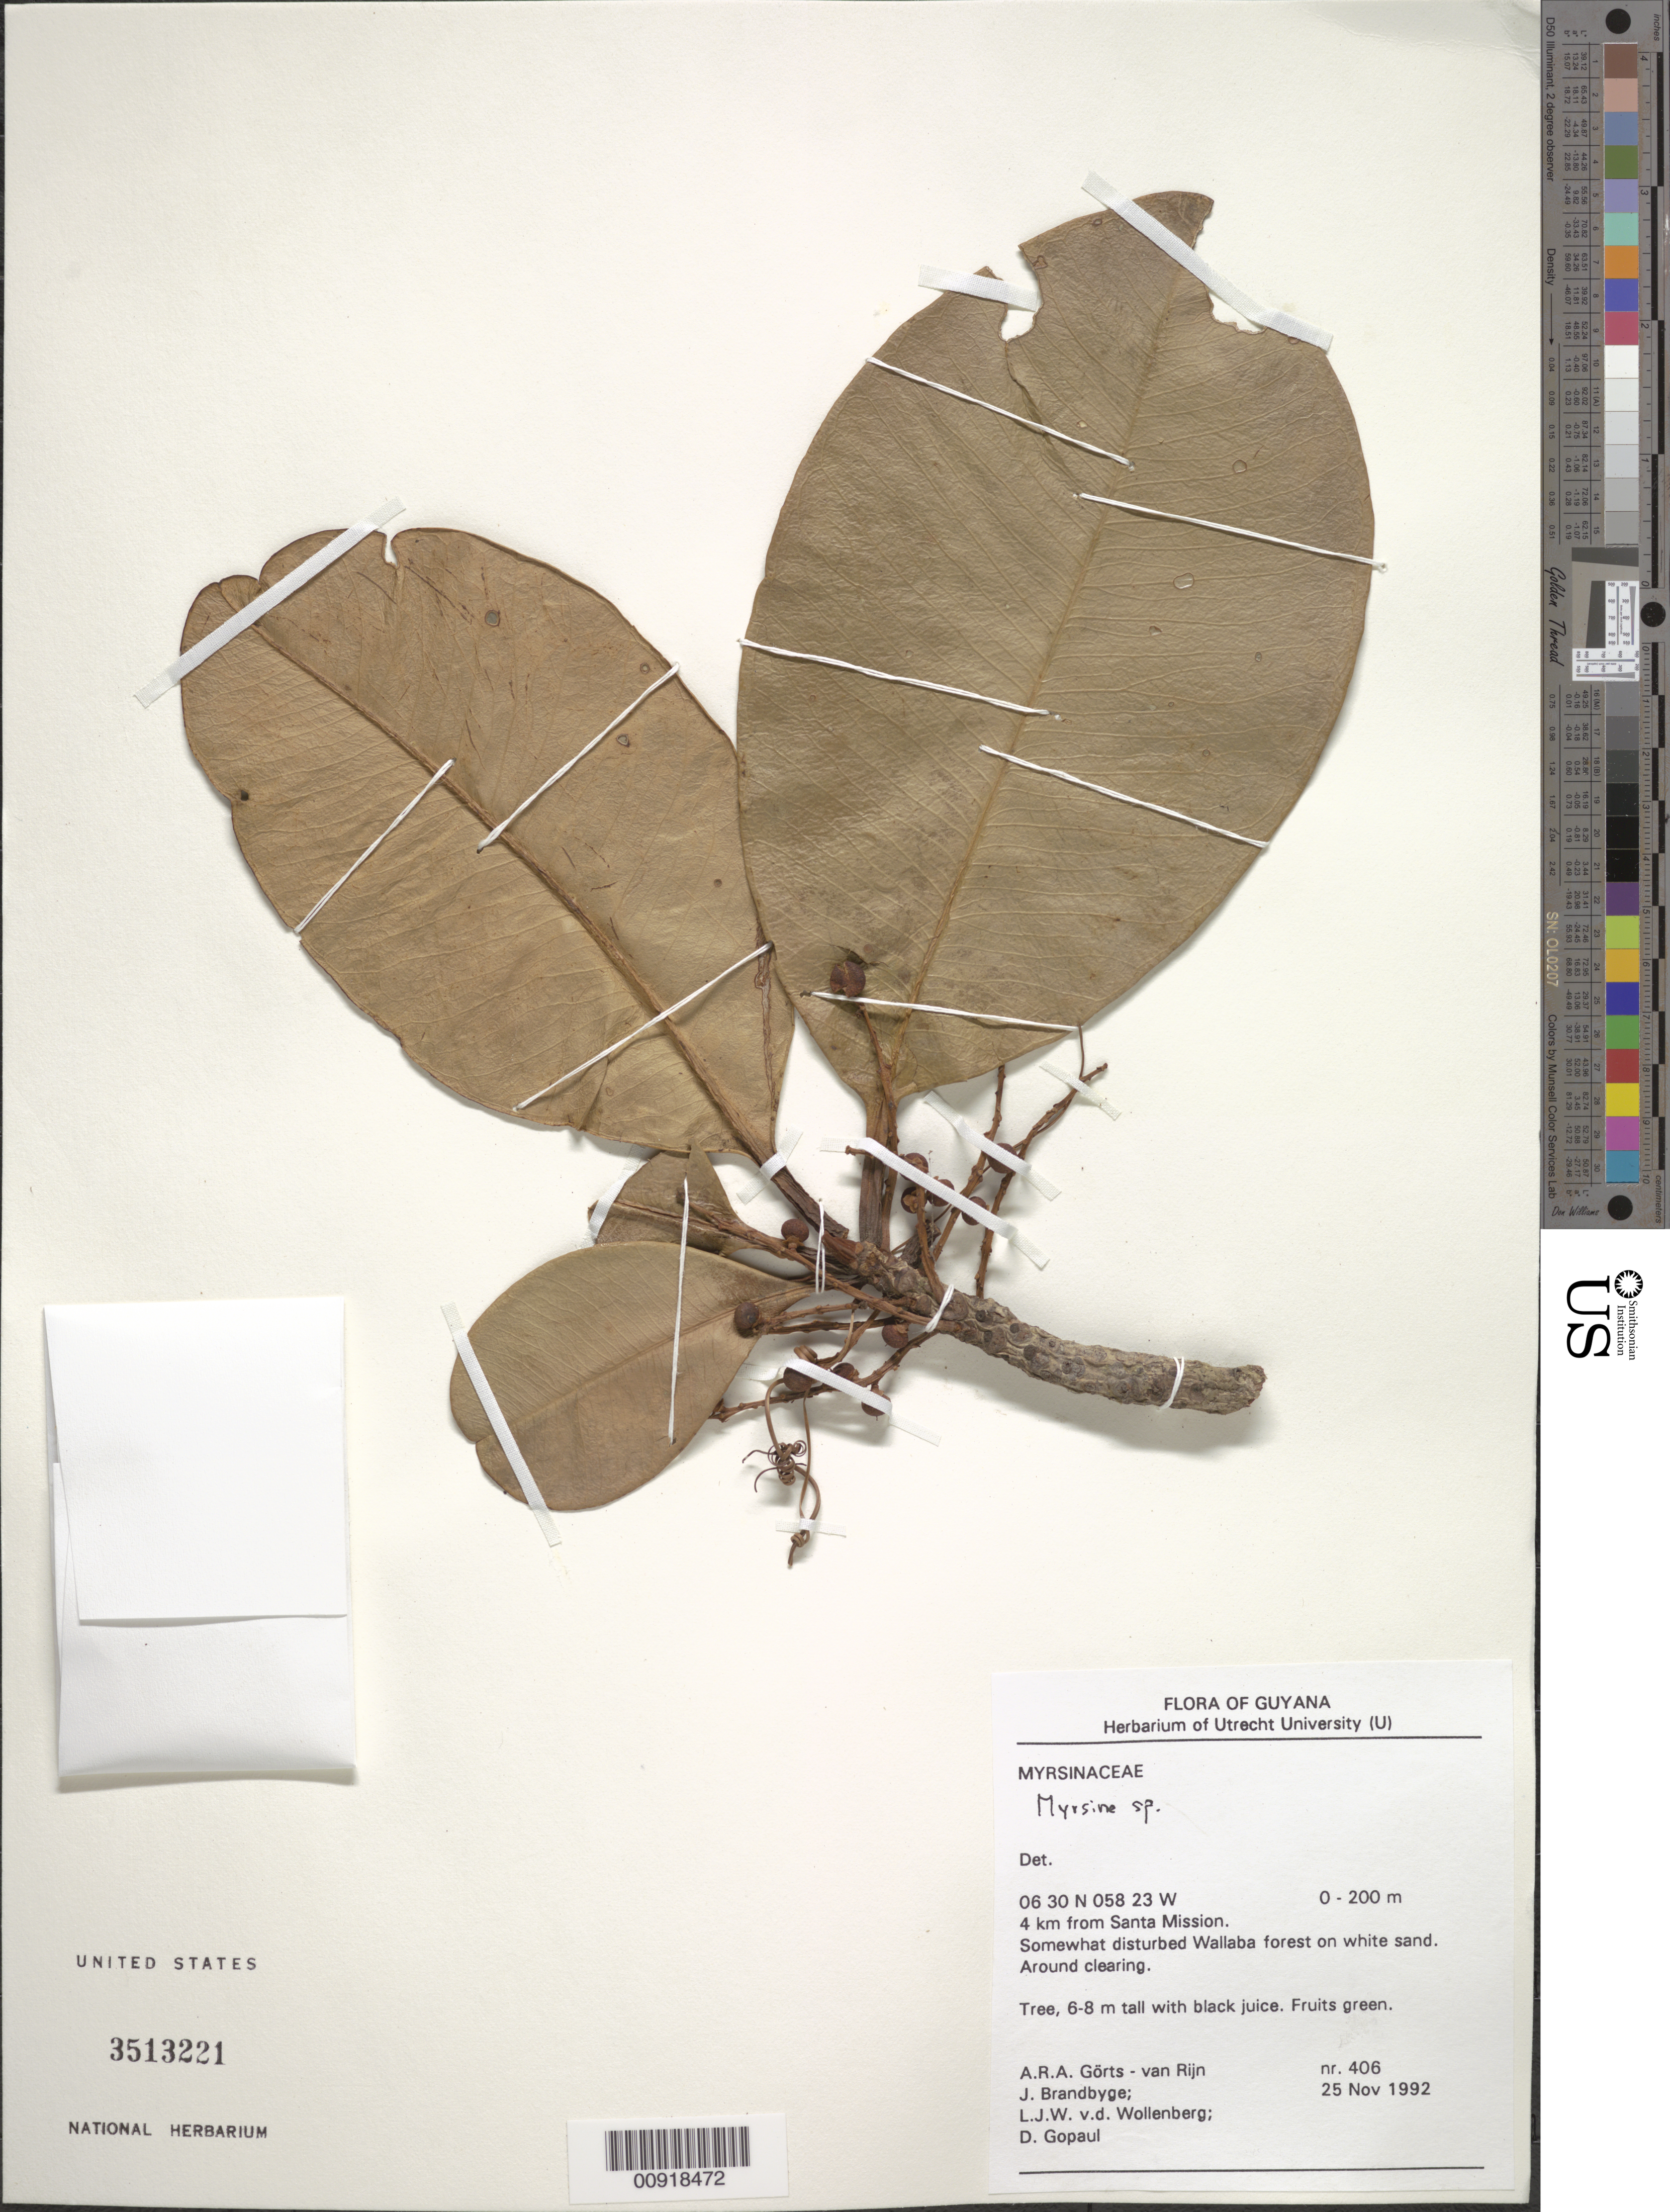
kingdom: Plantae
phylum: Tracheophyta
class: Magnoliopsida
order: Ericales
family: Primulaceae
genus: Myrsine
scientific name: Myrsine sp.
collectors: A. .R. A. Görts-van Rijn, J. Brandbyge, L. van der Wollenberg & D. Gopaul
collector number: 406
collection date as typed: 25-Nov-92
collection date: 1992-11-25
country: Guyana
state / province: Demerara-Mahaica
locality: Santa Mission, 4 km from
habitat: Somewhat disturbed Wallaba forest on white sand; around clearing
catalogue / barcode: US 3513221